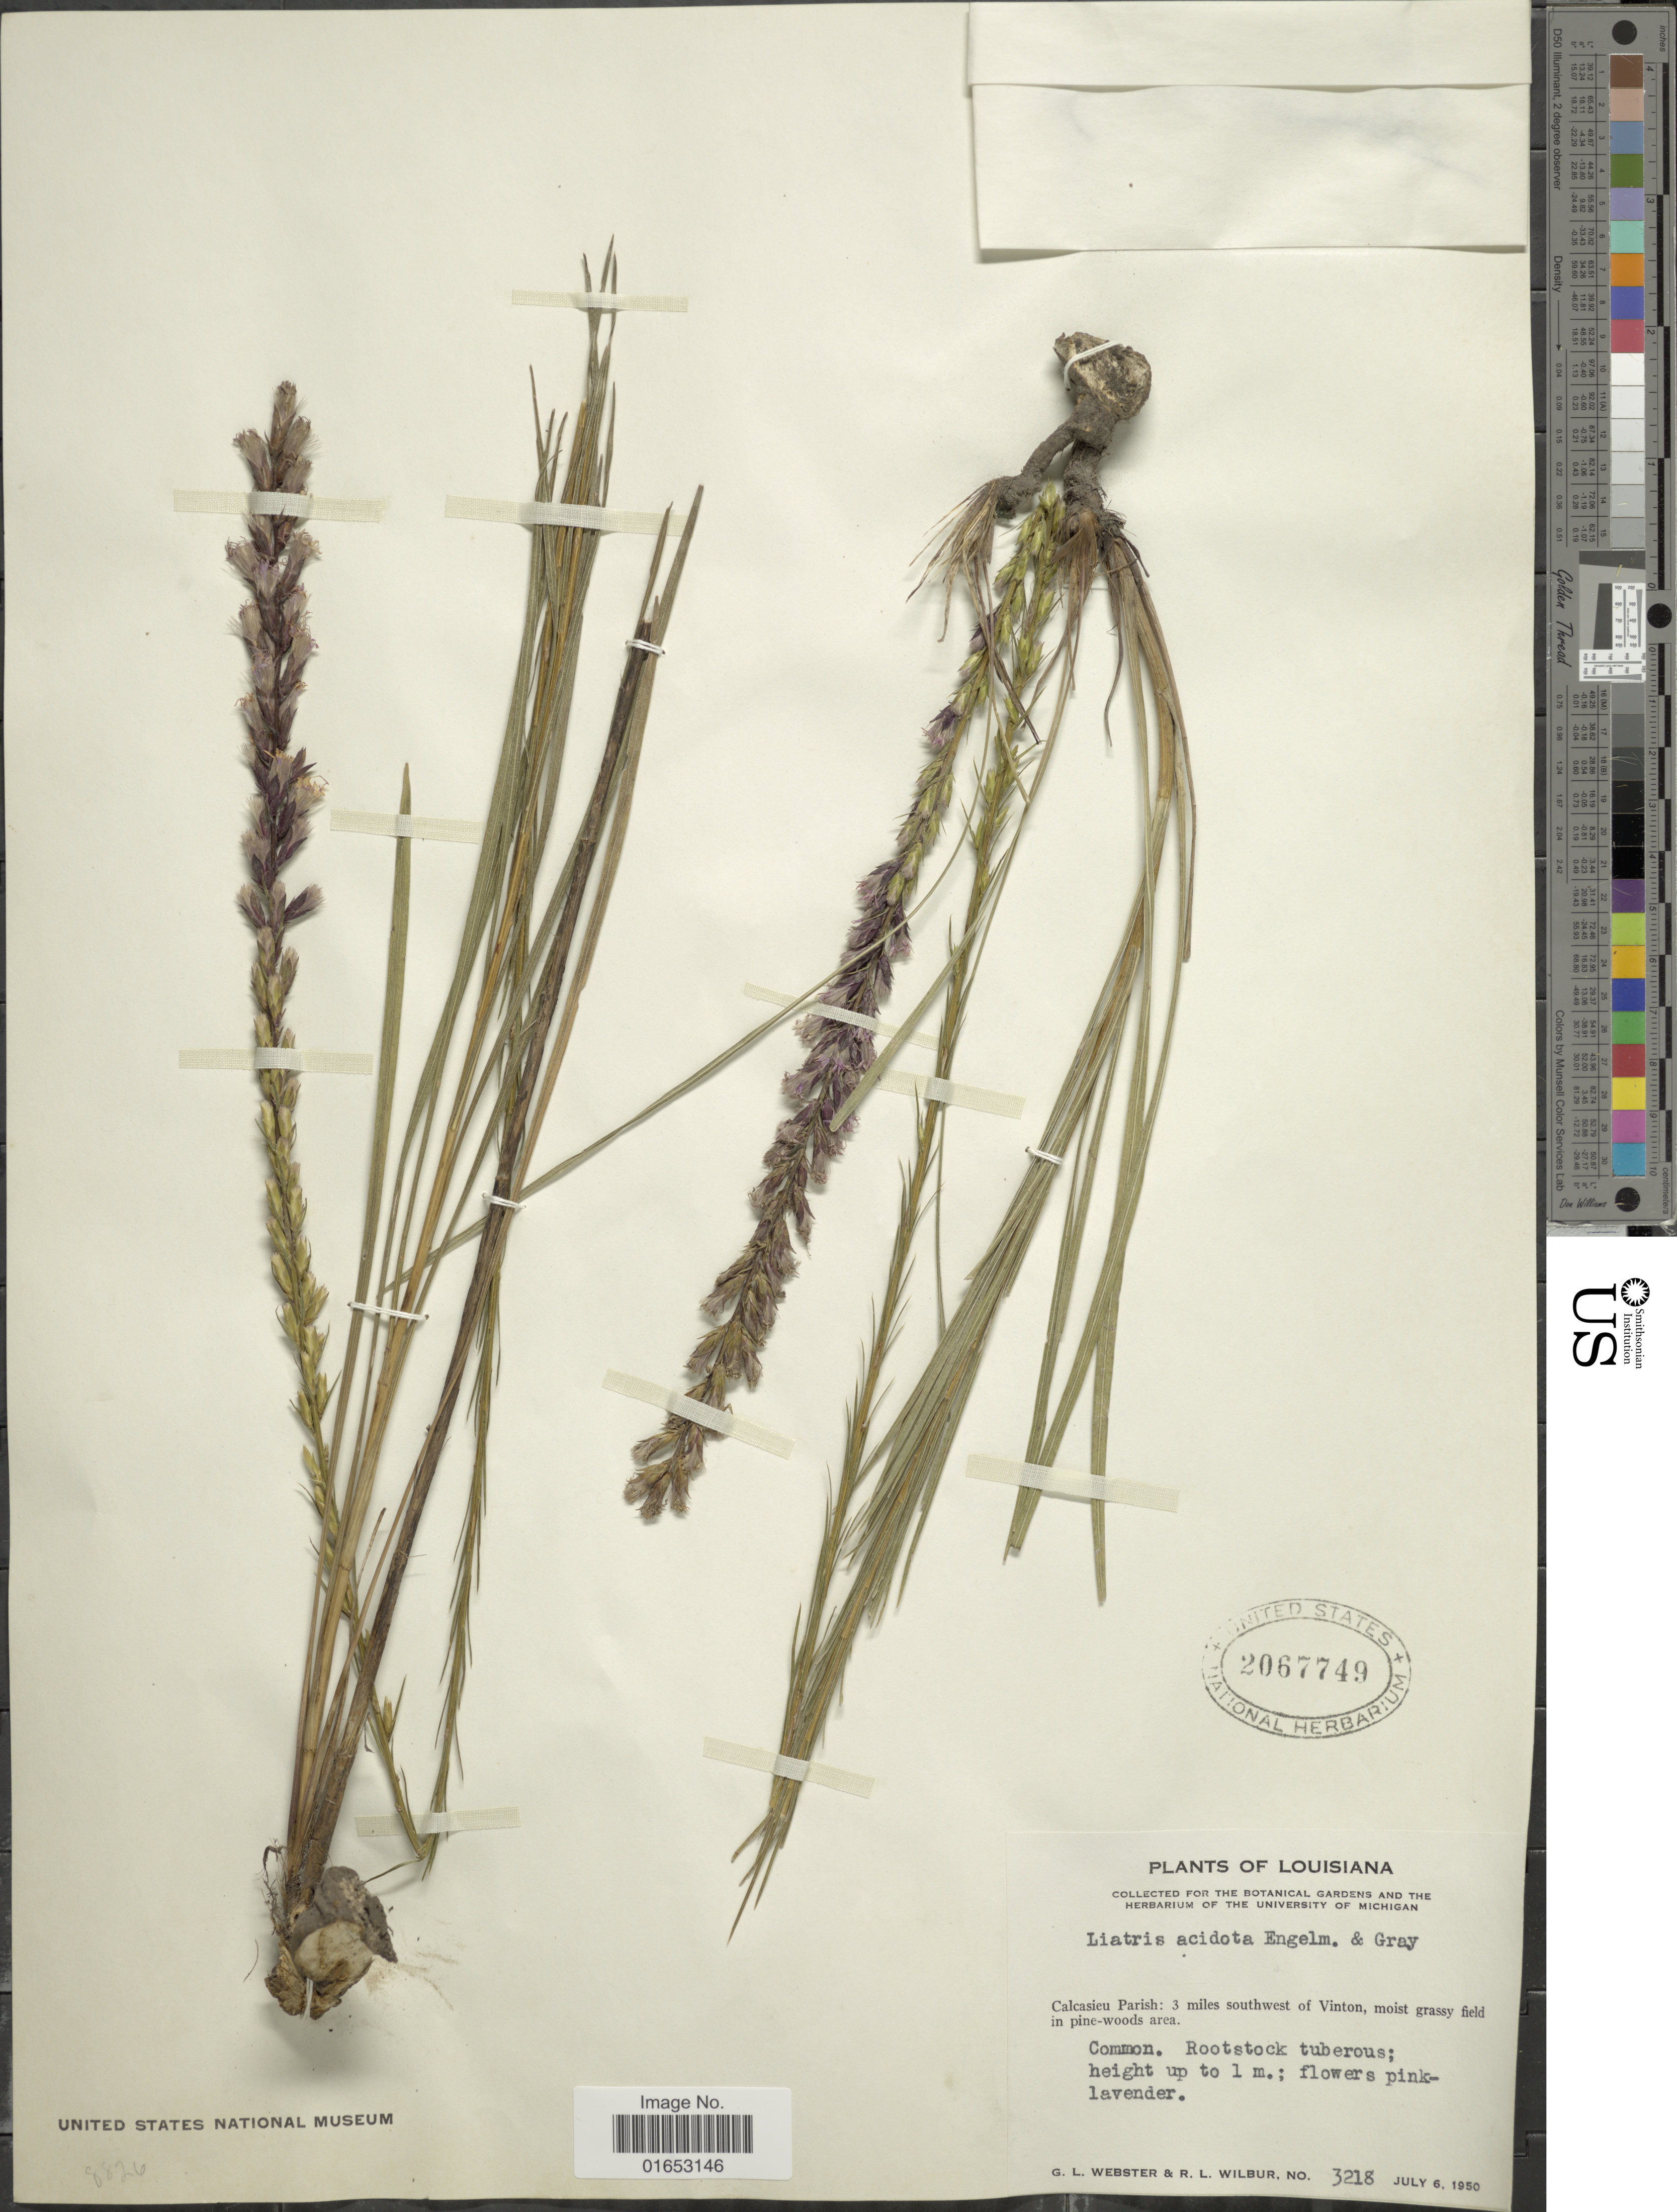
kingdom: Plantae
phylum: Tracheophyta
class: Magnoliopsida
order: Asterales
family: Asteraceae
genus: Liatris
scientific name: Liatris acidota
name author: Engelm. & A. Gray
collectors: G. L. Webster & R. L. Wilbur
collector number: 3218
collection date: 1950-07-06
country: United States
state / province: Louisiana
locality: Calcasieu Parish: 3 miles southwest of Vinton, moist grassy field in pine-woods area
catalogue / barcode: US 2067749